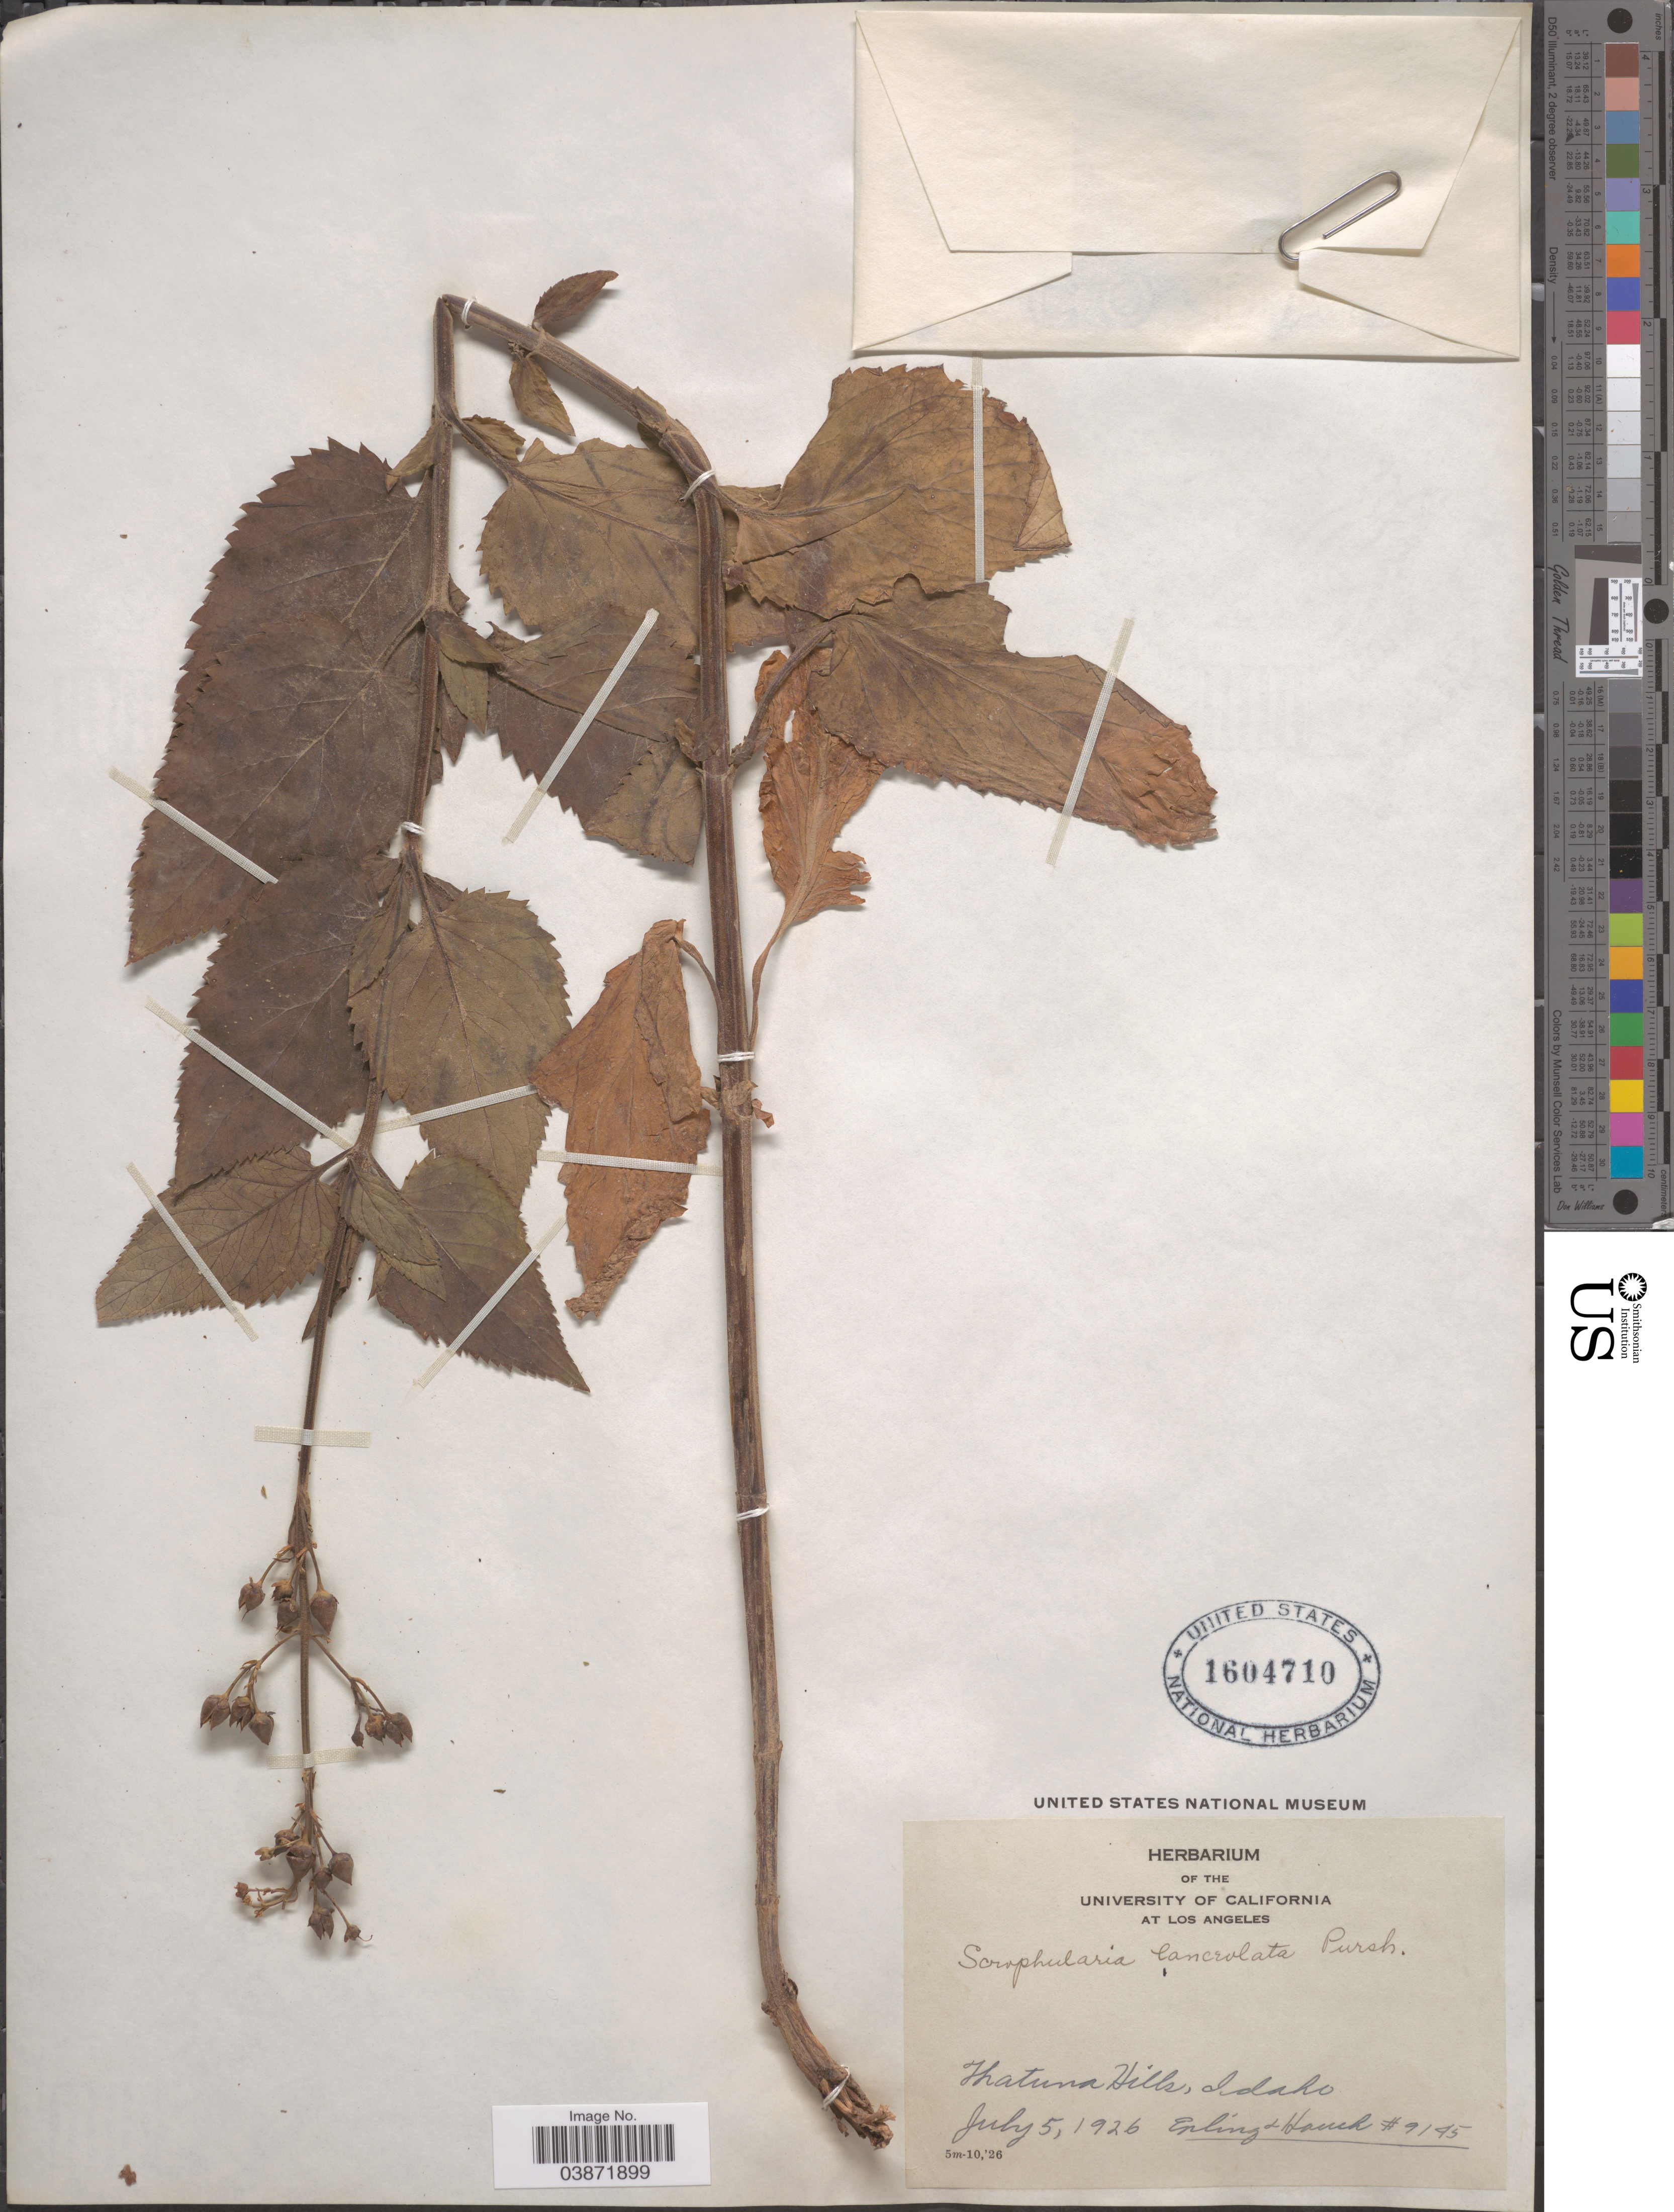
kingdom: Plantae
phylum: Tracheophyta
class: Magnoliopsida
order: Lamiales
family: Scrophulariaceae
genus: Scrophularia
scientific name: Scrophularia lanceolata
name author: Pursh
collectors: -- Epling & -. Hauch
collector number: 9145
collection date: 1926-07-05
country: United States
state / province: Idaho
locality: Thatuna Hills.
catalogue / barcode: US 1604710